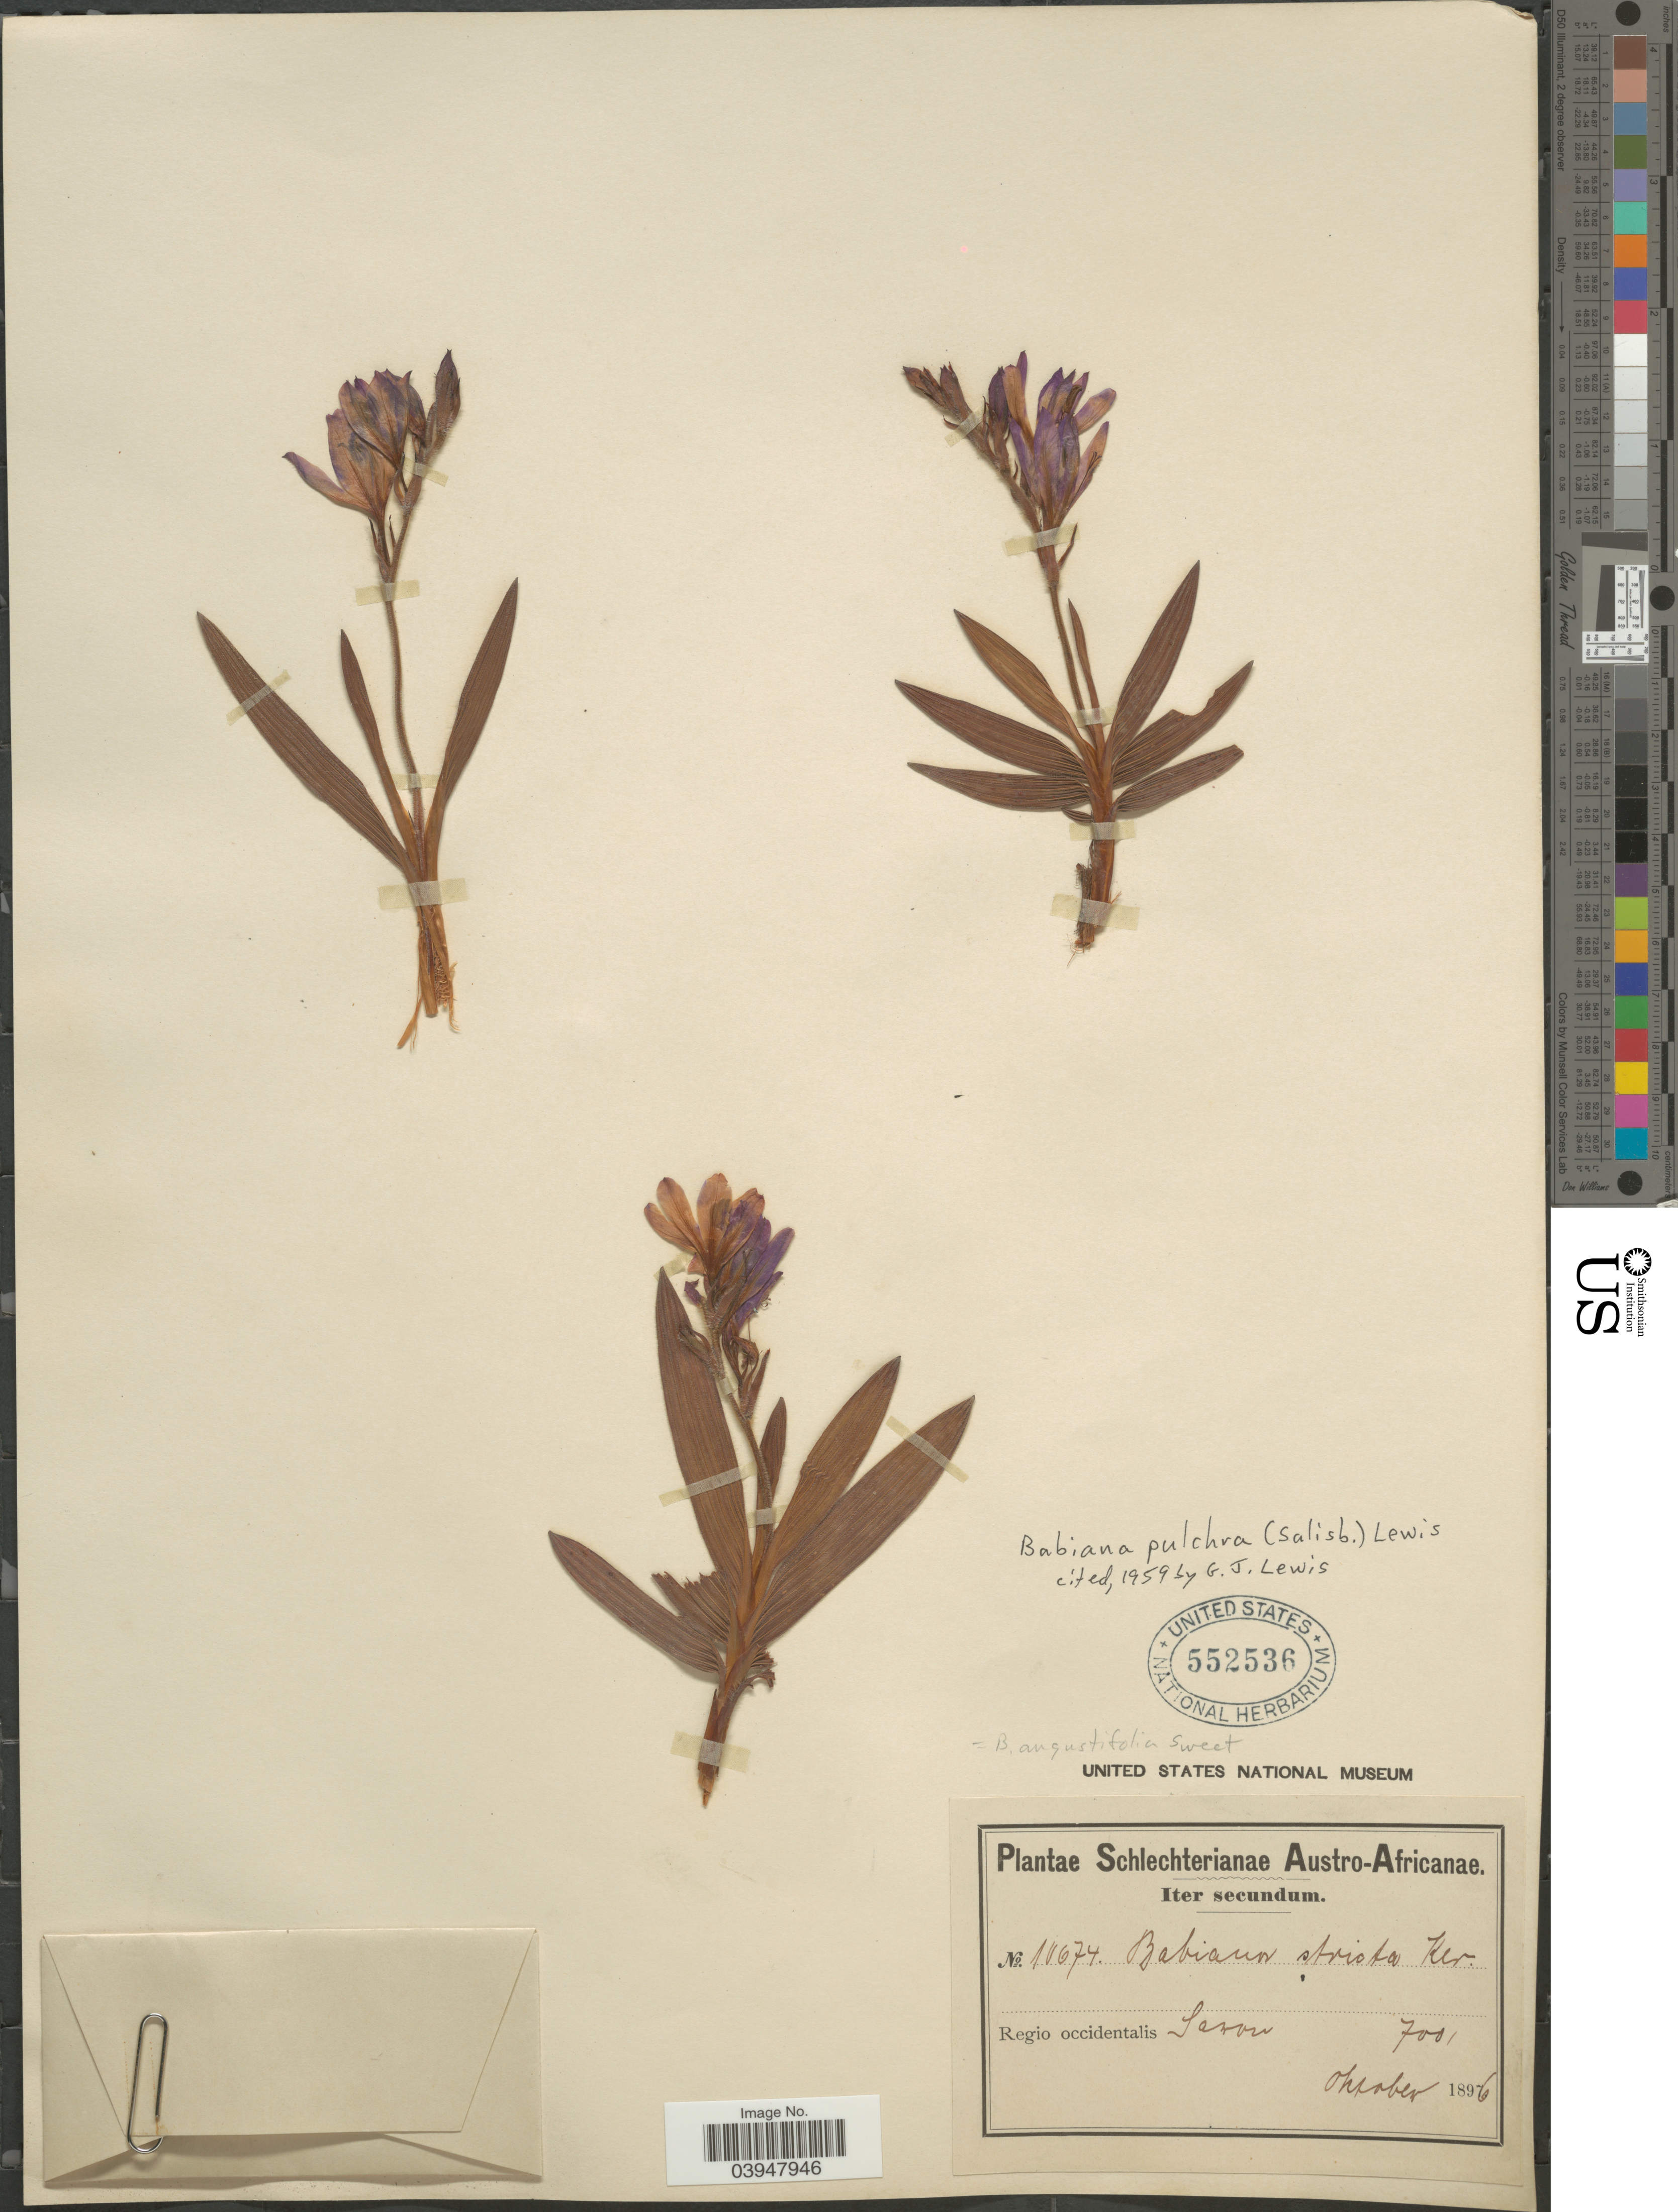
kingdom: Plantae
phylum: Tracheophyta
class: Liliopsida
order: Asparagales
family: Iridaceae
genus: Babiana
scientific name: Babiana angustifolia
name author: Sweet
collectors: Schlechter, --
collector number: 11674*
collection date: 1896-10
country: South Africa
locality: Austro-Africanae. Regio occidentalis. Saron.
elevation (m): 213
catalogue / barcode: US 552536